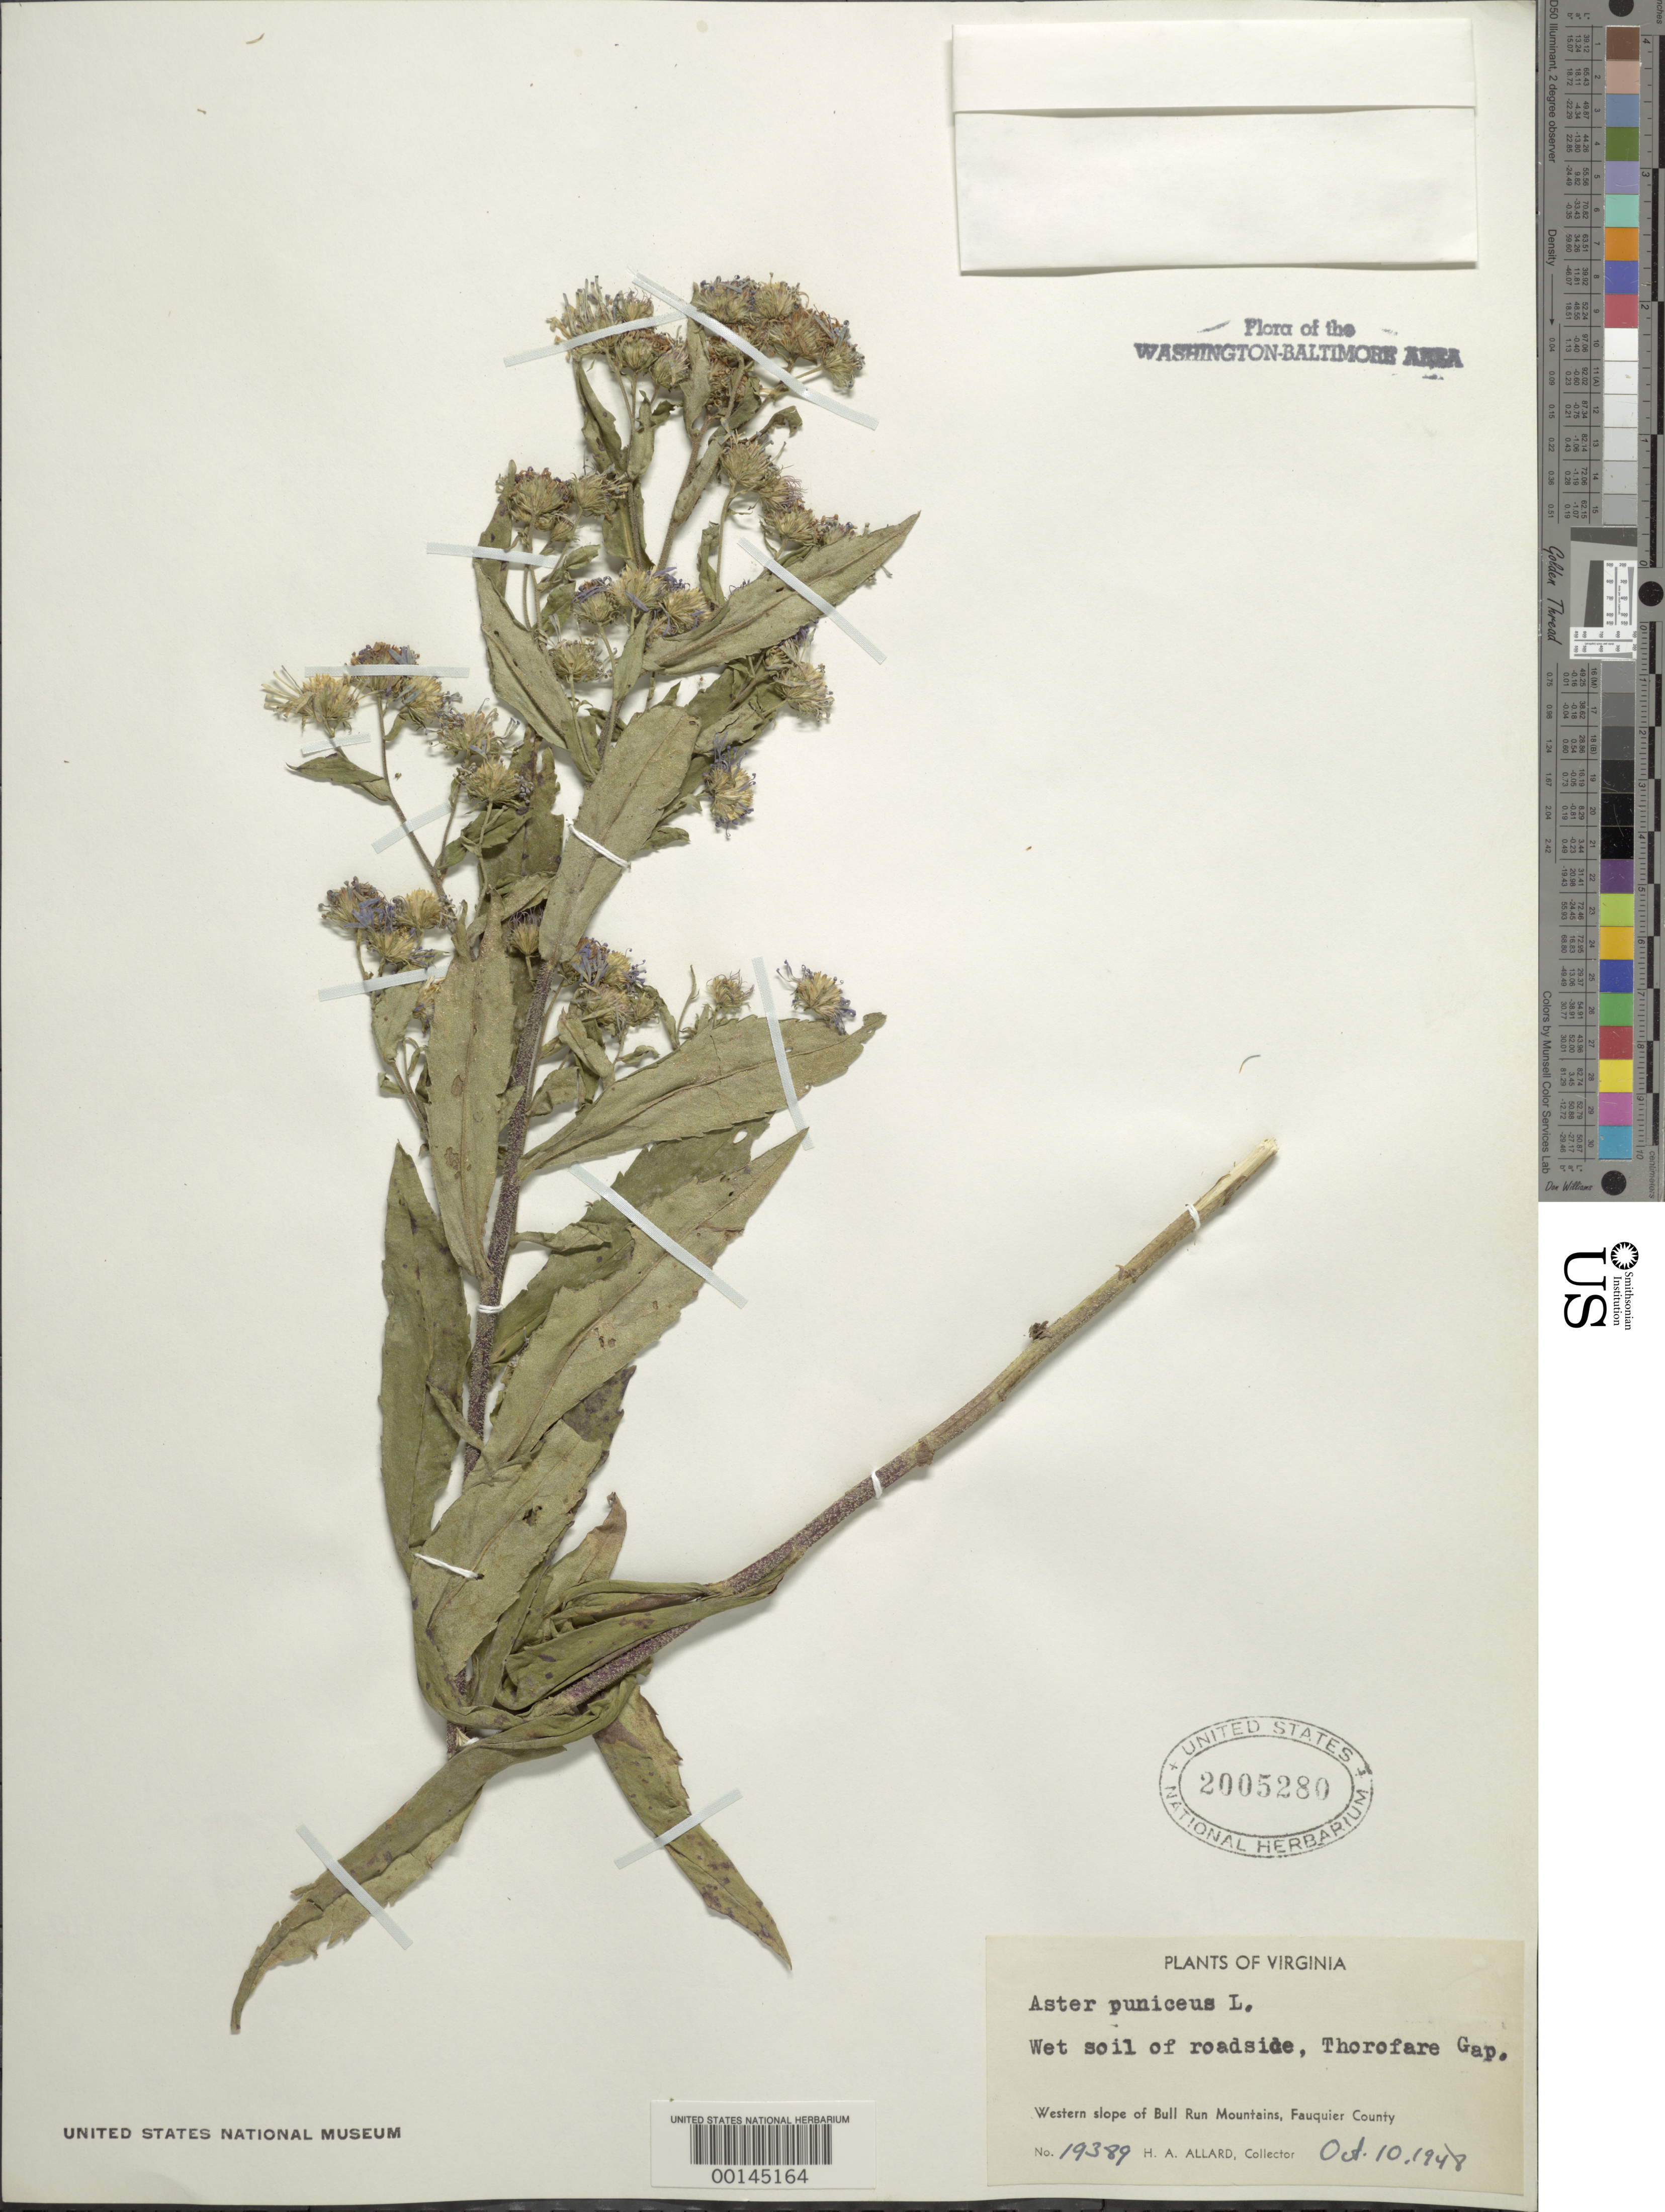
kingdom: Plantae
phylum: Tracheophyta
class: Magnoliopsida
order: Asterales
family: Asteraceae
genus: Symphyotrichum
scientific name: Symphyotrichum puniceum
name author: (L.) Á. Löve & D. Löve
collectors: H. A. Allard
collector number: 19389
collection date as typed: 10 Oct 1948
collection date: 1948-10-10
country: United States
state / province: Virginia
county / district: Fauquier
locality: Thorofare Gap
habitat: Roadside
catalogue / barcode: US 2005280